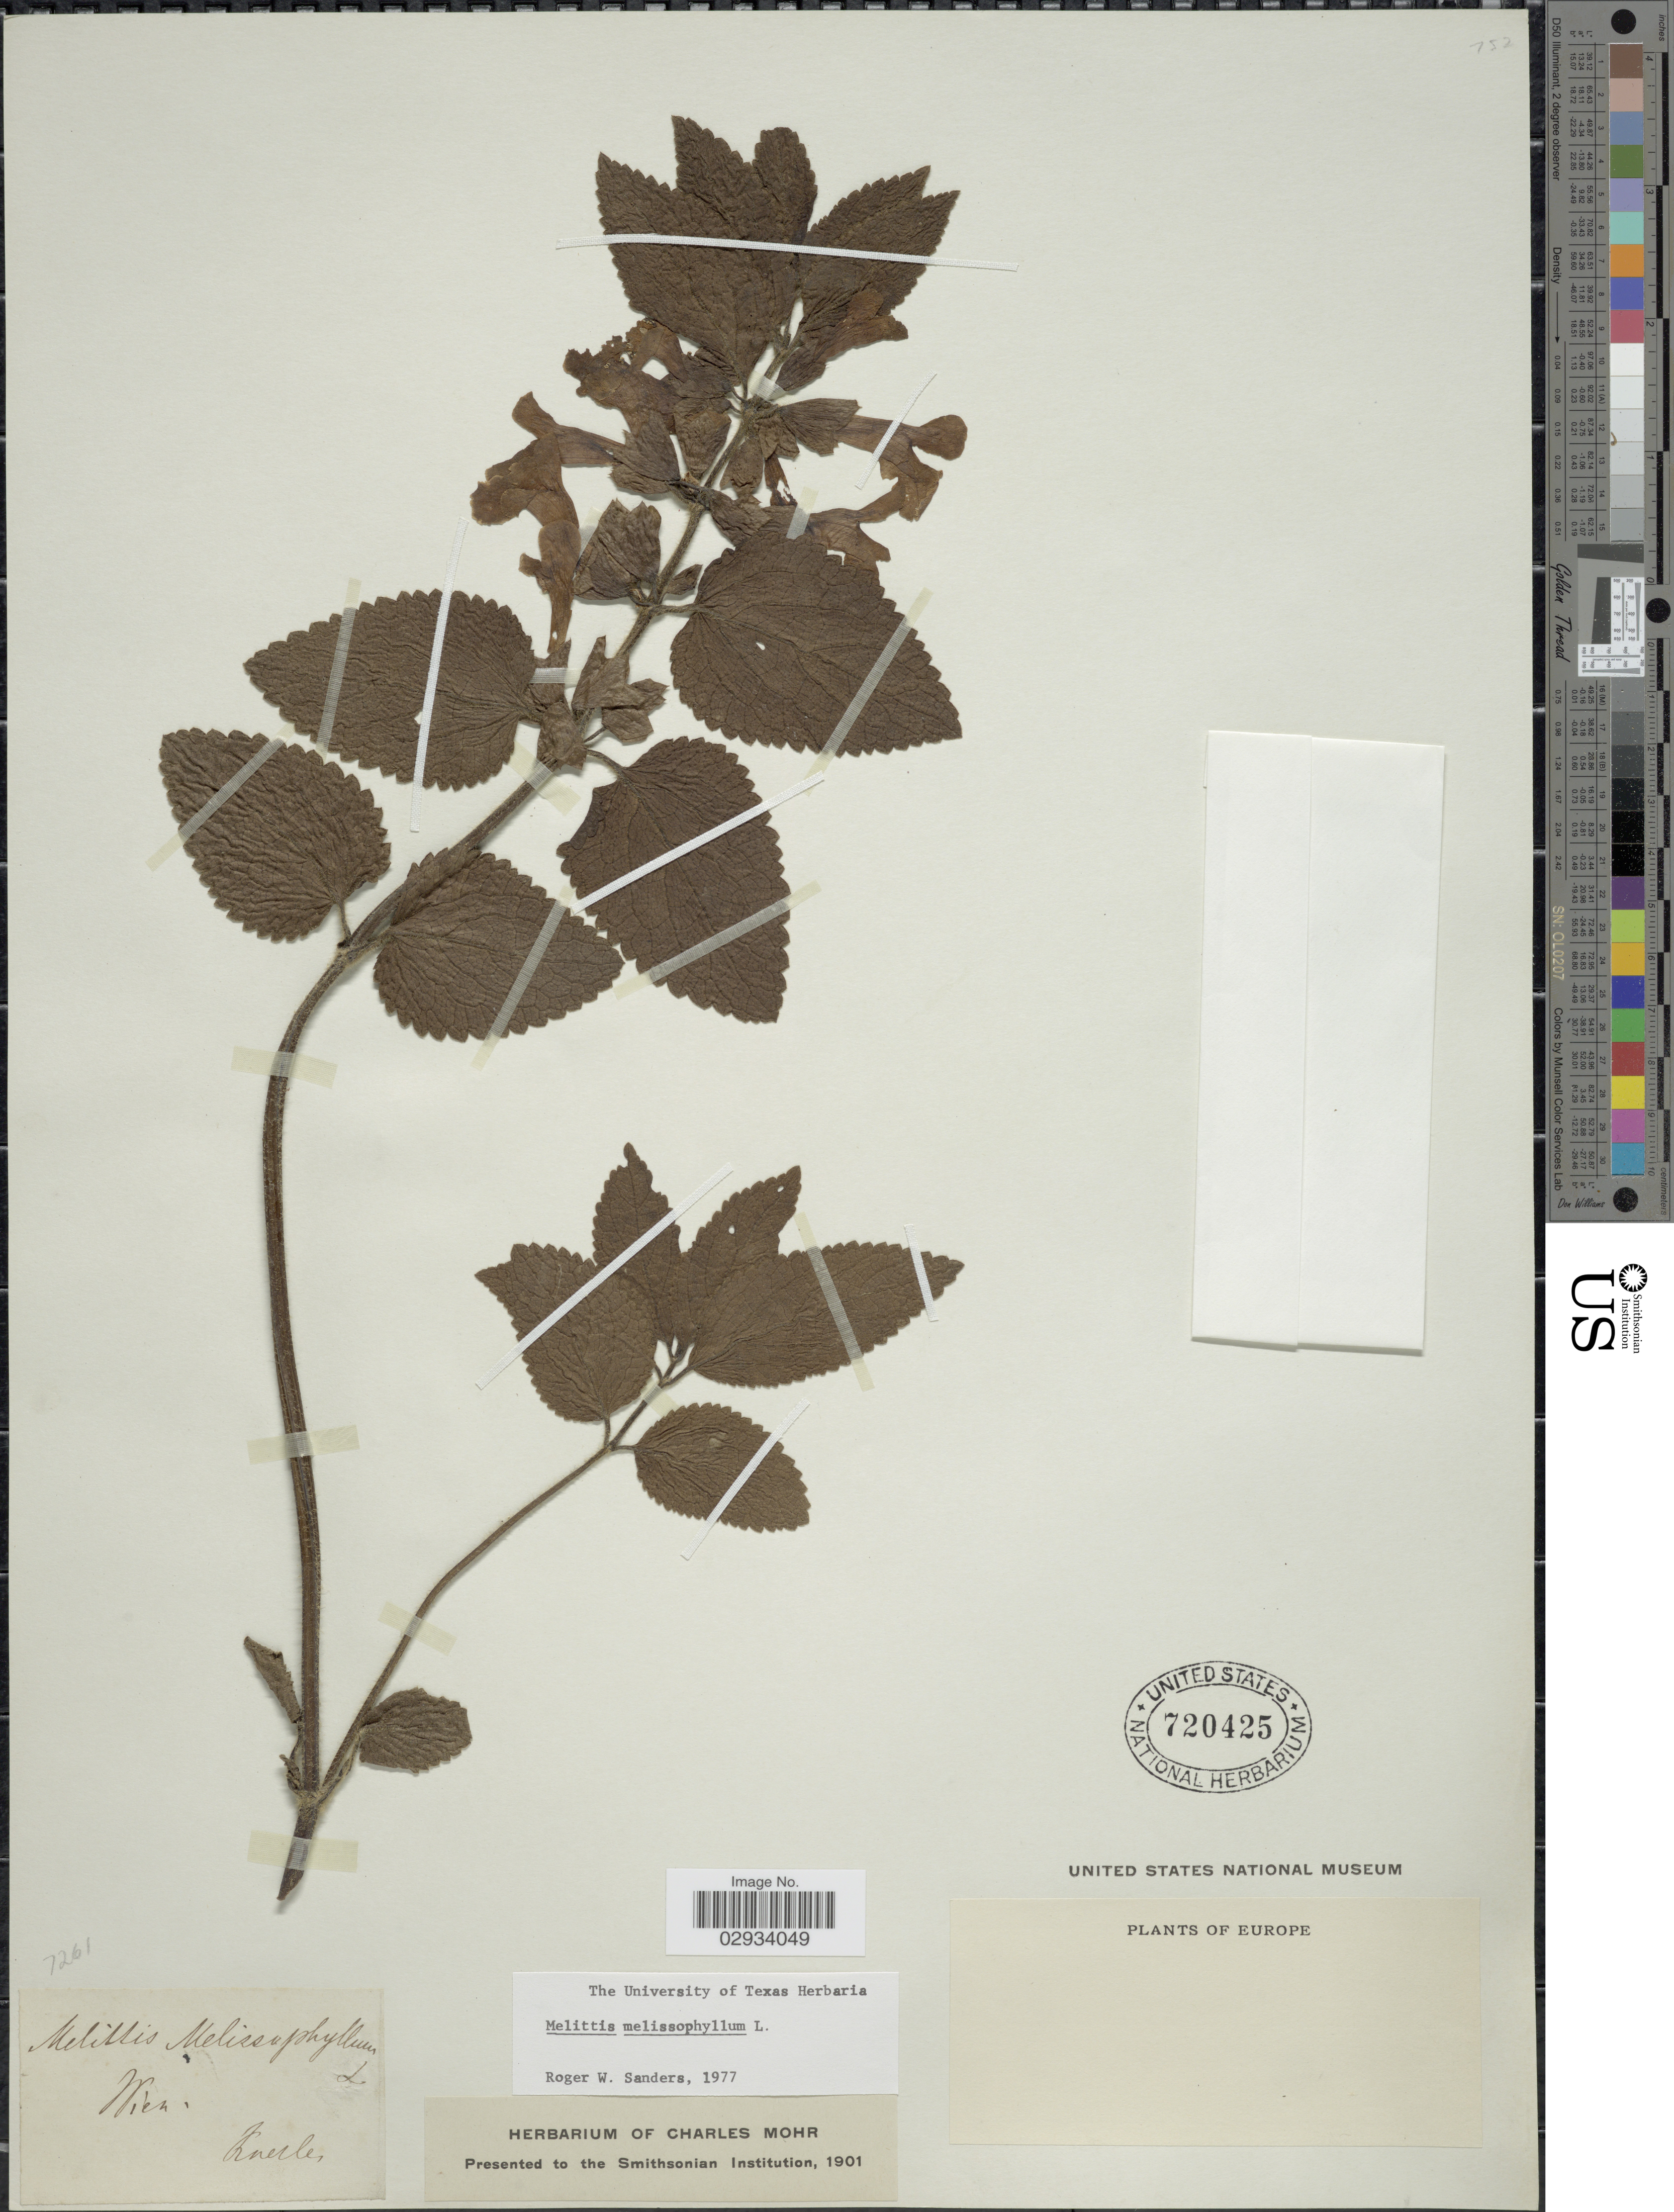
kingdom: Plantae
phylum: Tracheophyta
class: Magnoliopsida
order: Lamiales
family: Lamiaceae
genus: Melittis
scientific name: Melittis melissophyllum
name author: L.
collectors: Feurtes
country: Austria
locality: Wien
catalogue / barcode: US 720425